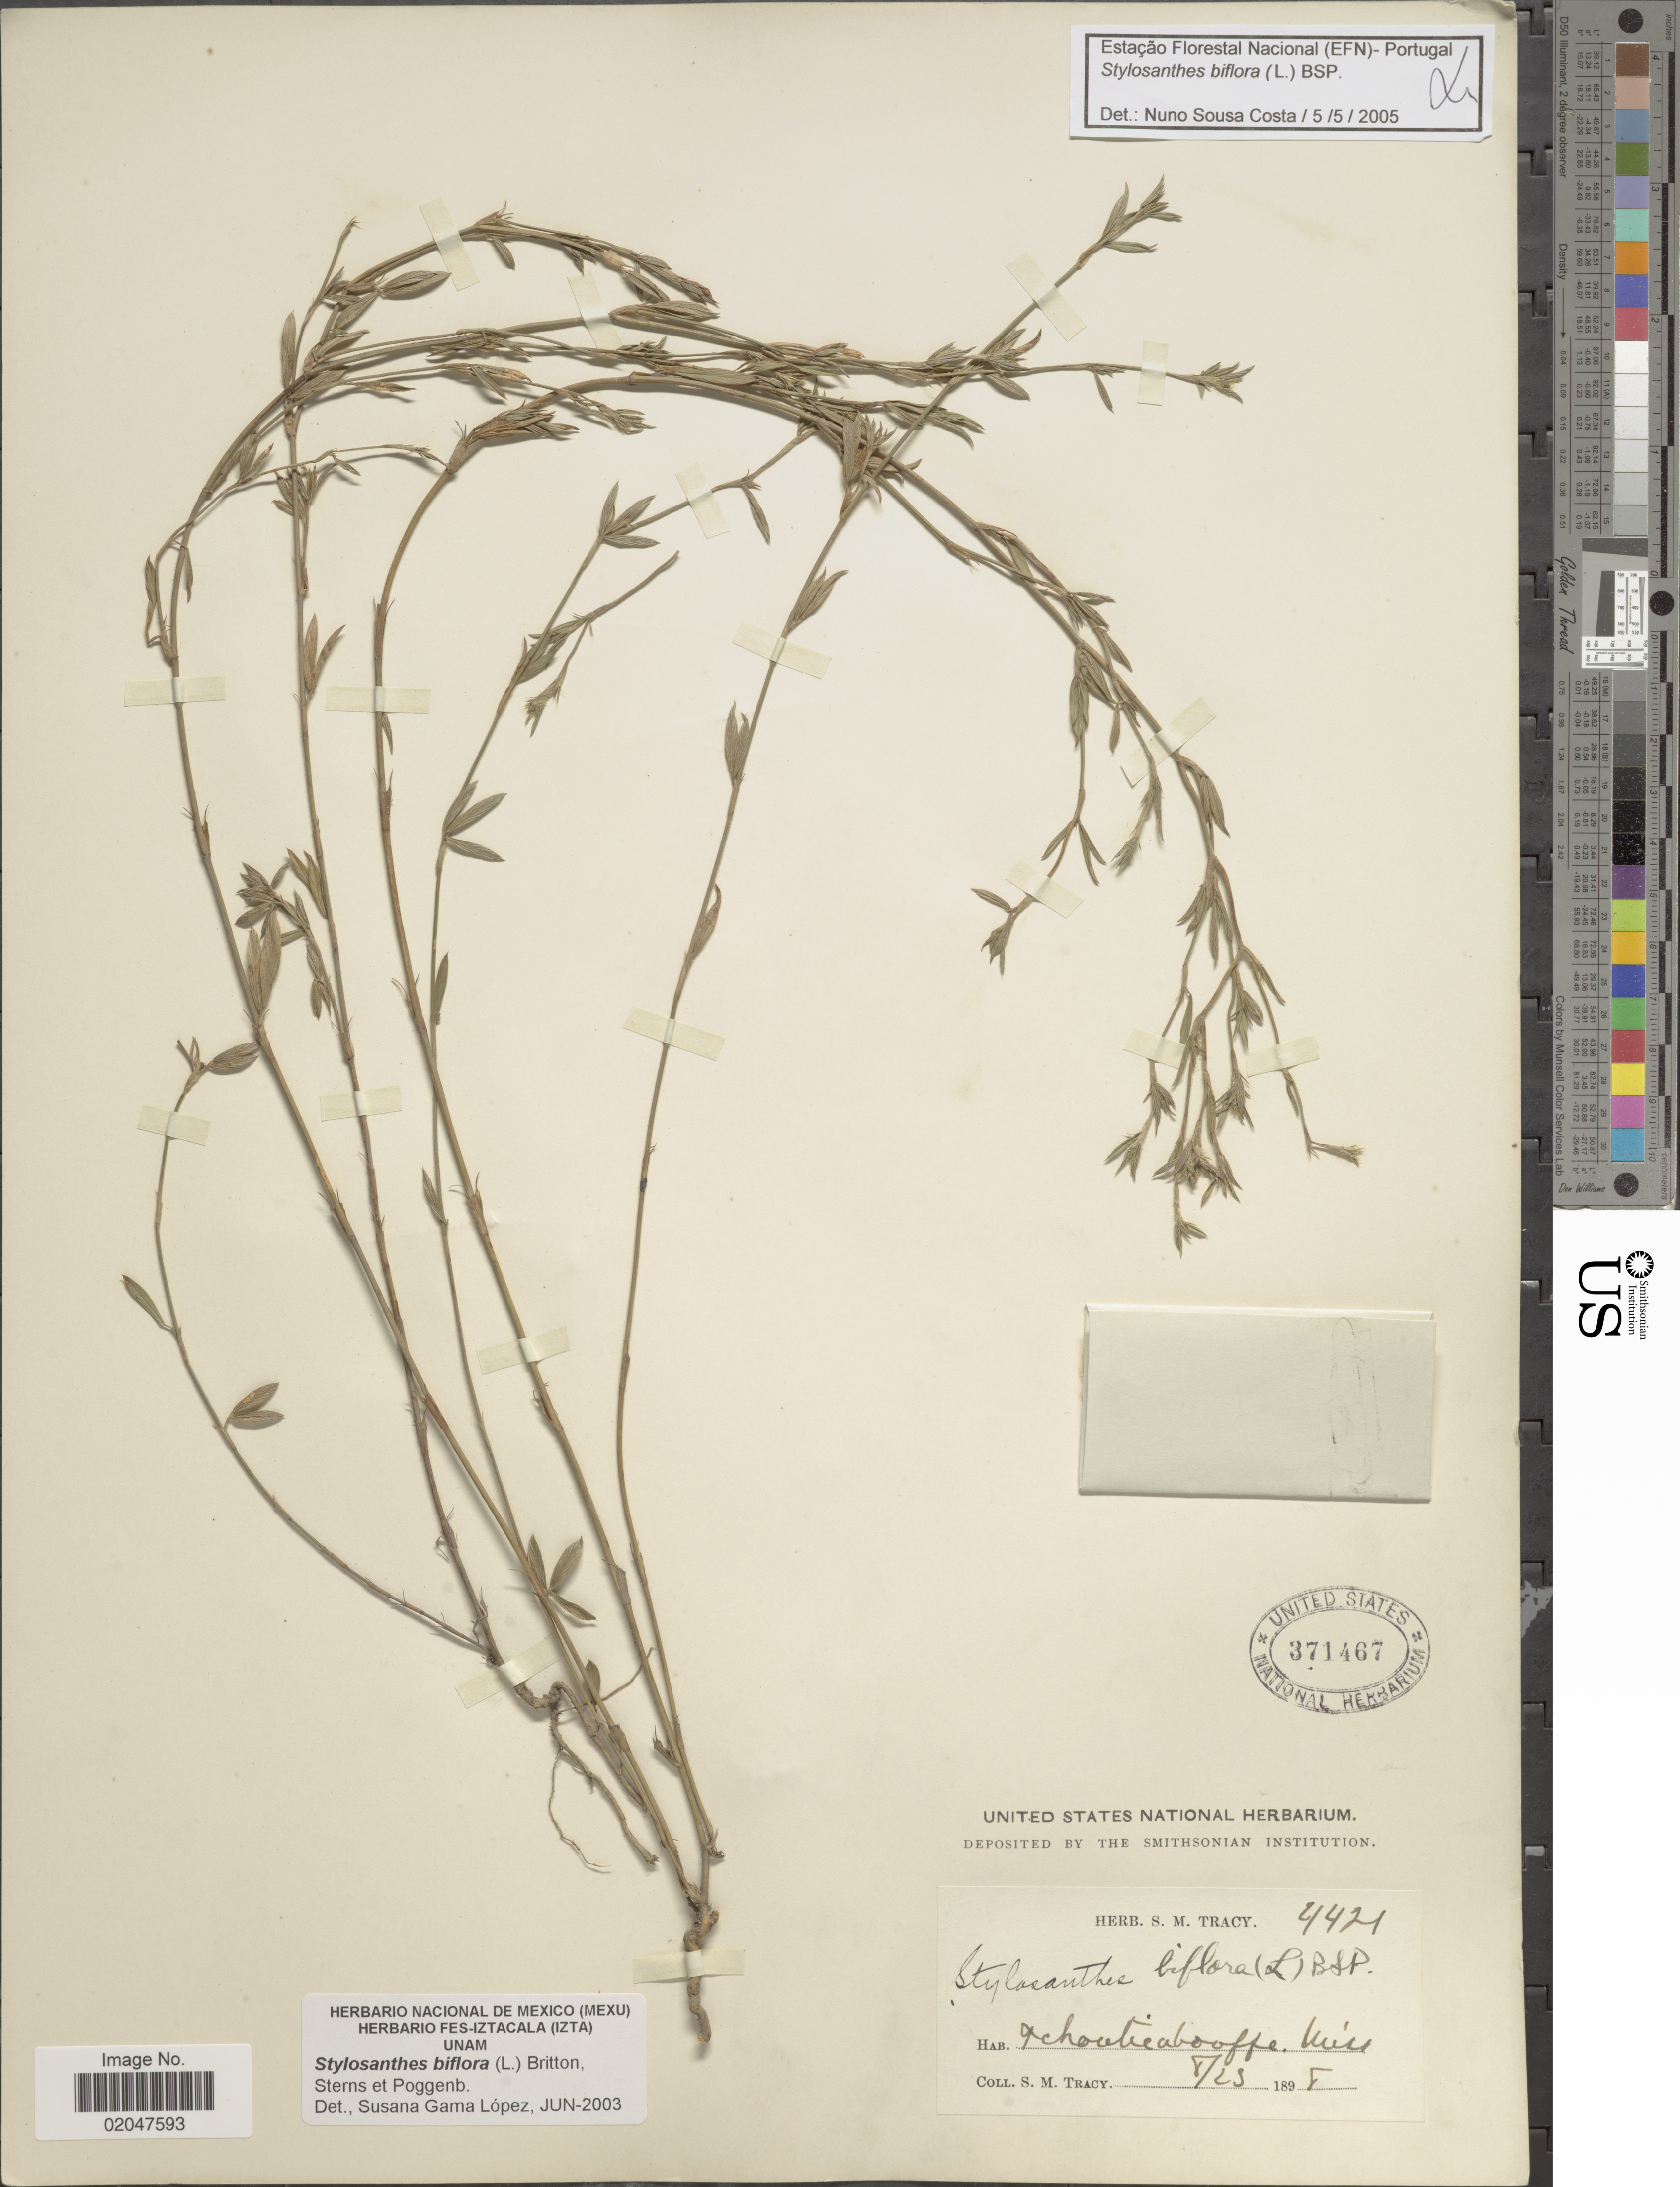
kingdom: Plantae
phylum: Tracheophyta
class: Magnoliopsida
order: Fabales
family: Fabaceae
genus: Stylosanthes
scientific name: Stylosanthes biflora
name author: (L.) Britton et al.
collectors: S. M. Tracy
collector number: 4421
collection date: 1898-08-23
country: United States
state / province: Mississippi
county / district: Harrison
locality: Tchoutacabouffa, Miss.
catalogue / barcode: US 371467